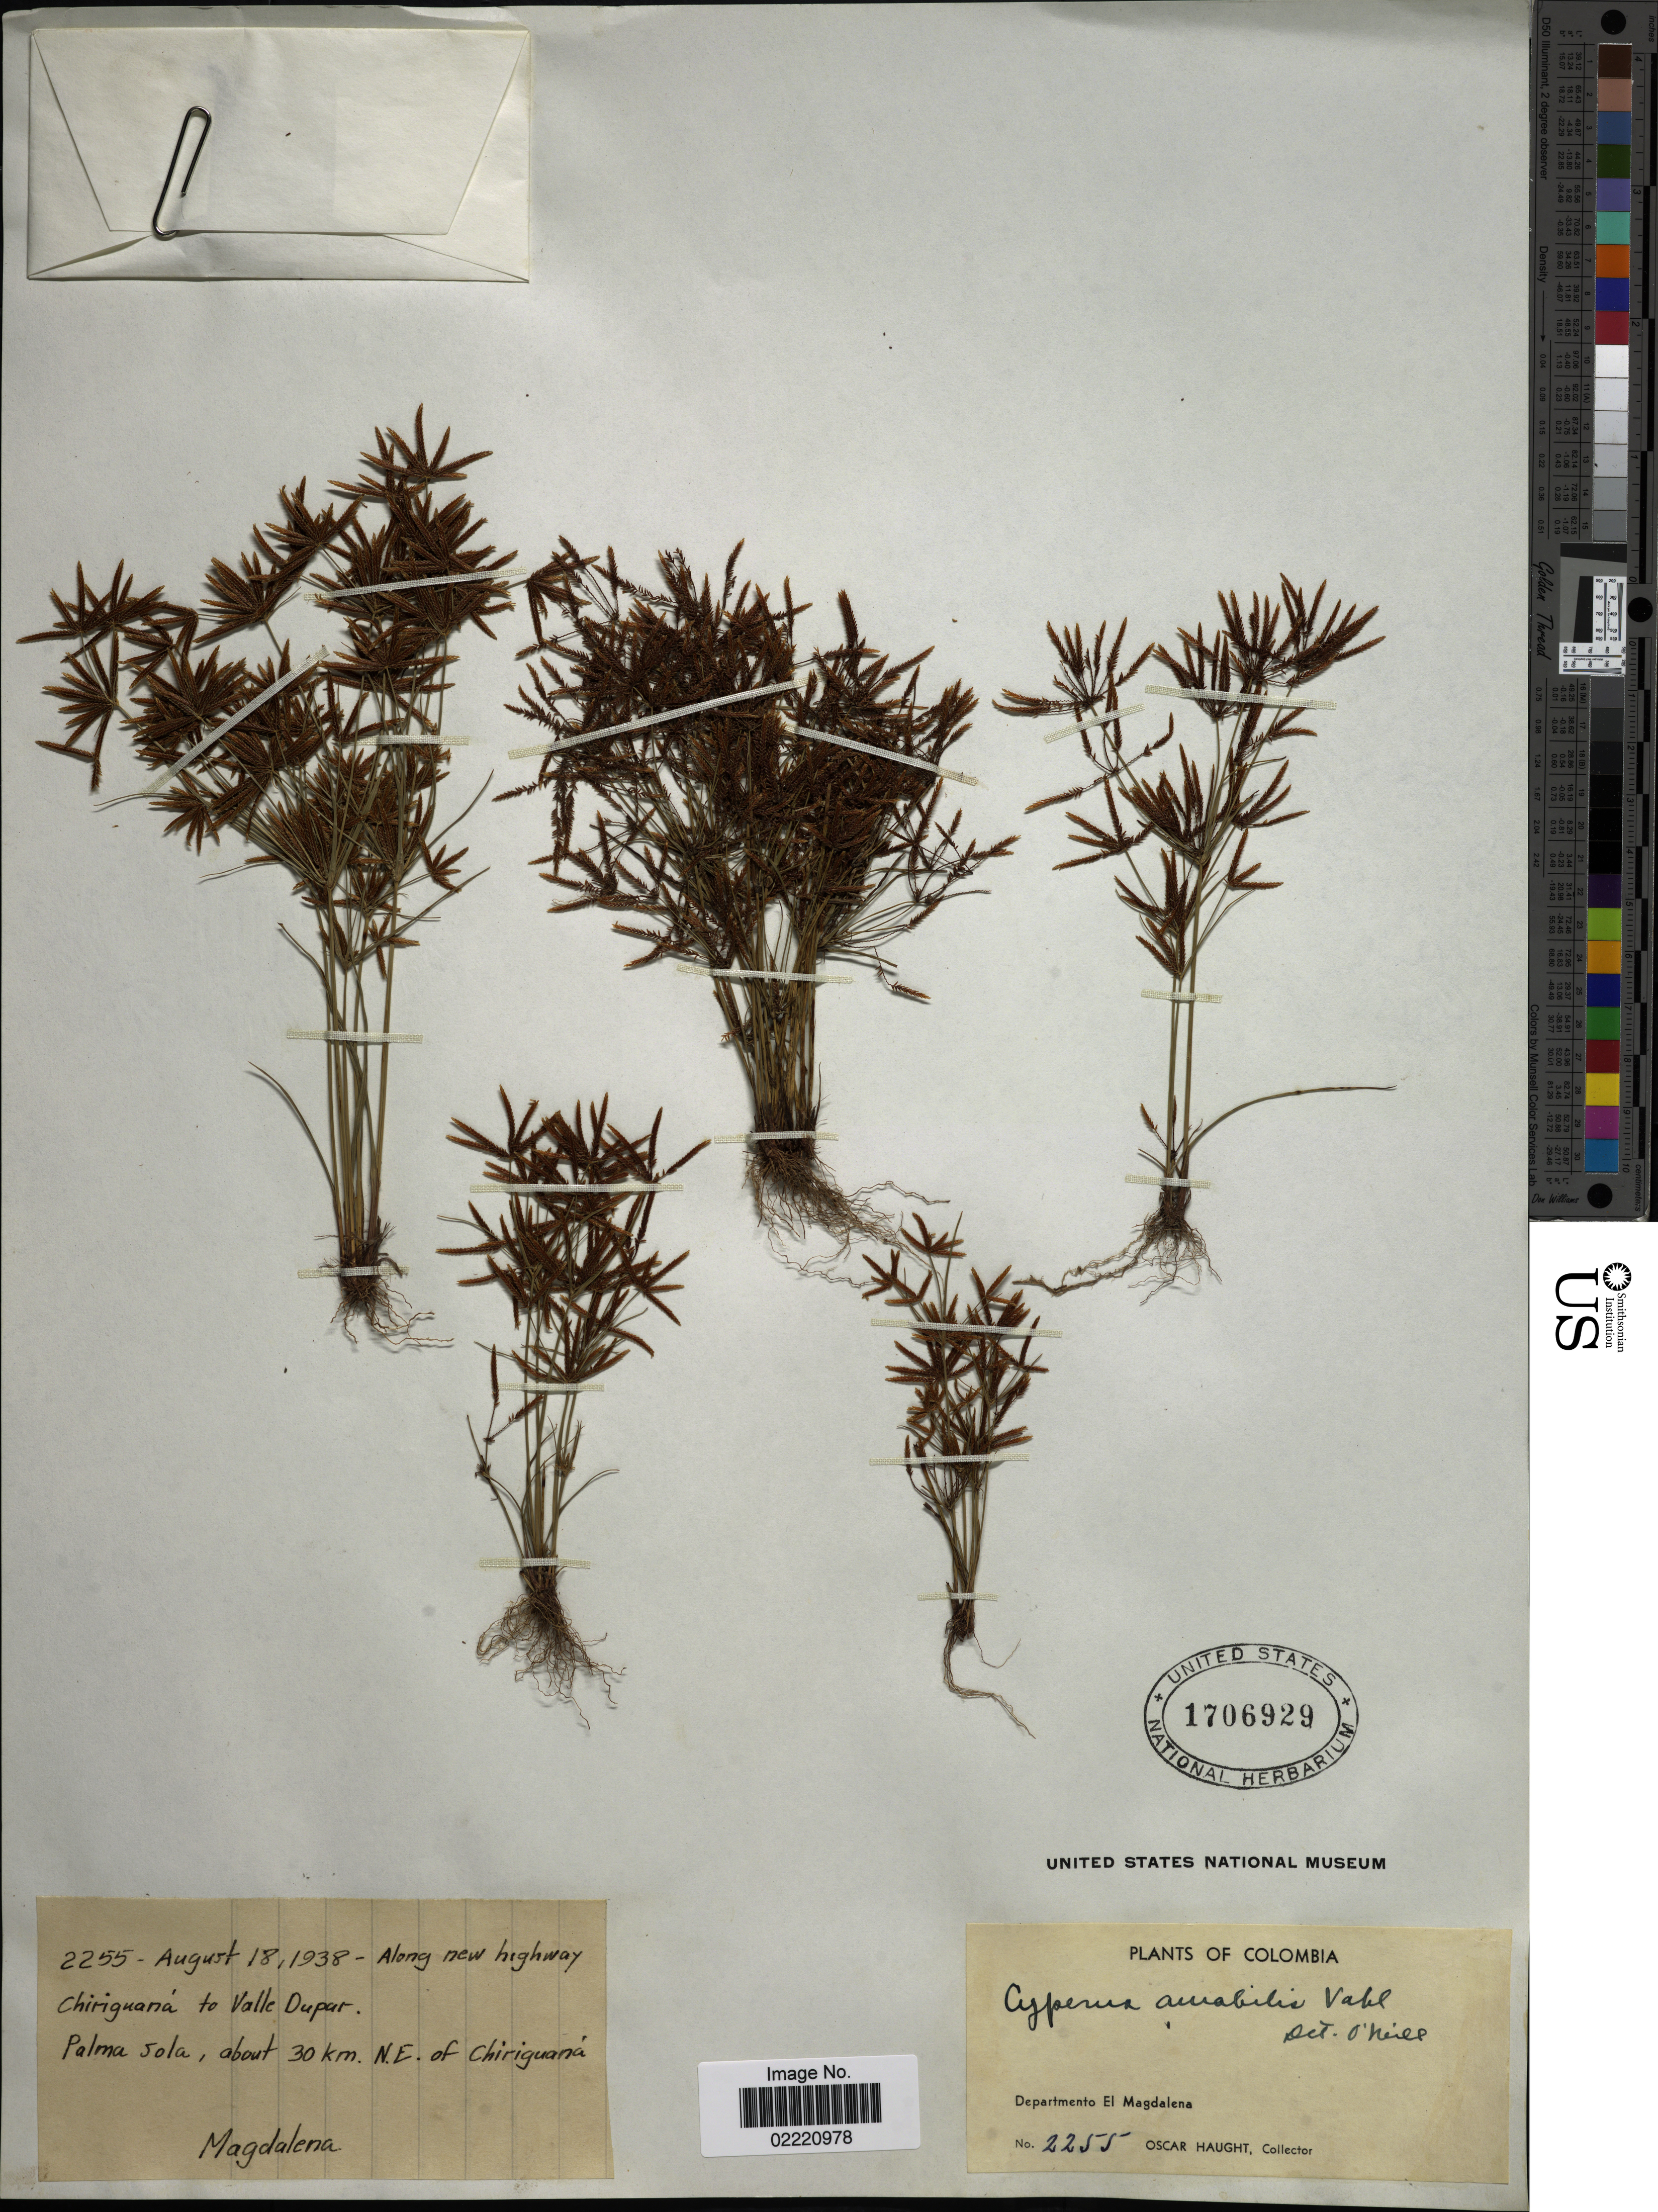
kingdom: Plantae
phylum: Tracheophyta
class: Liliopsida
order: Poales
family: Cyperaceae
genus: Cyperus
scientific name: Cyperus amabilis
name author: Vahl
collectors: O. L. Haught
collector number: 2255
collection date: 1938-08-18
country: Colombia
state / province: Magdalena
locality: Along new highway Chiriguana to Valle Dupar, Palma Sola, about 30 km. N.E. of Chiriguana.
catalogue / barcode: US 1706929